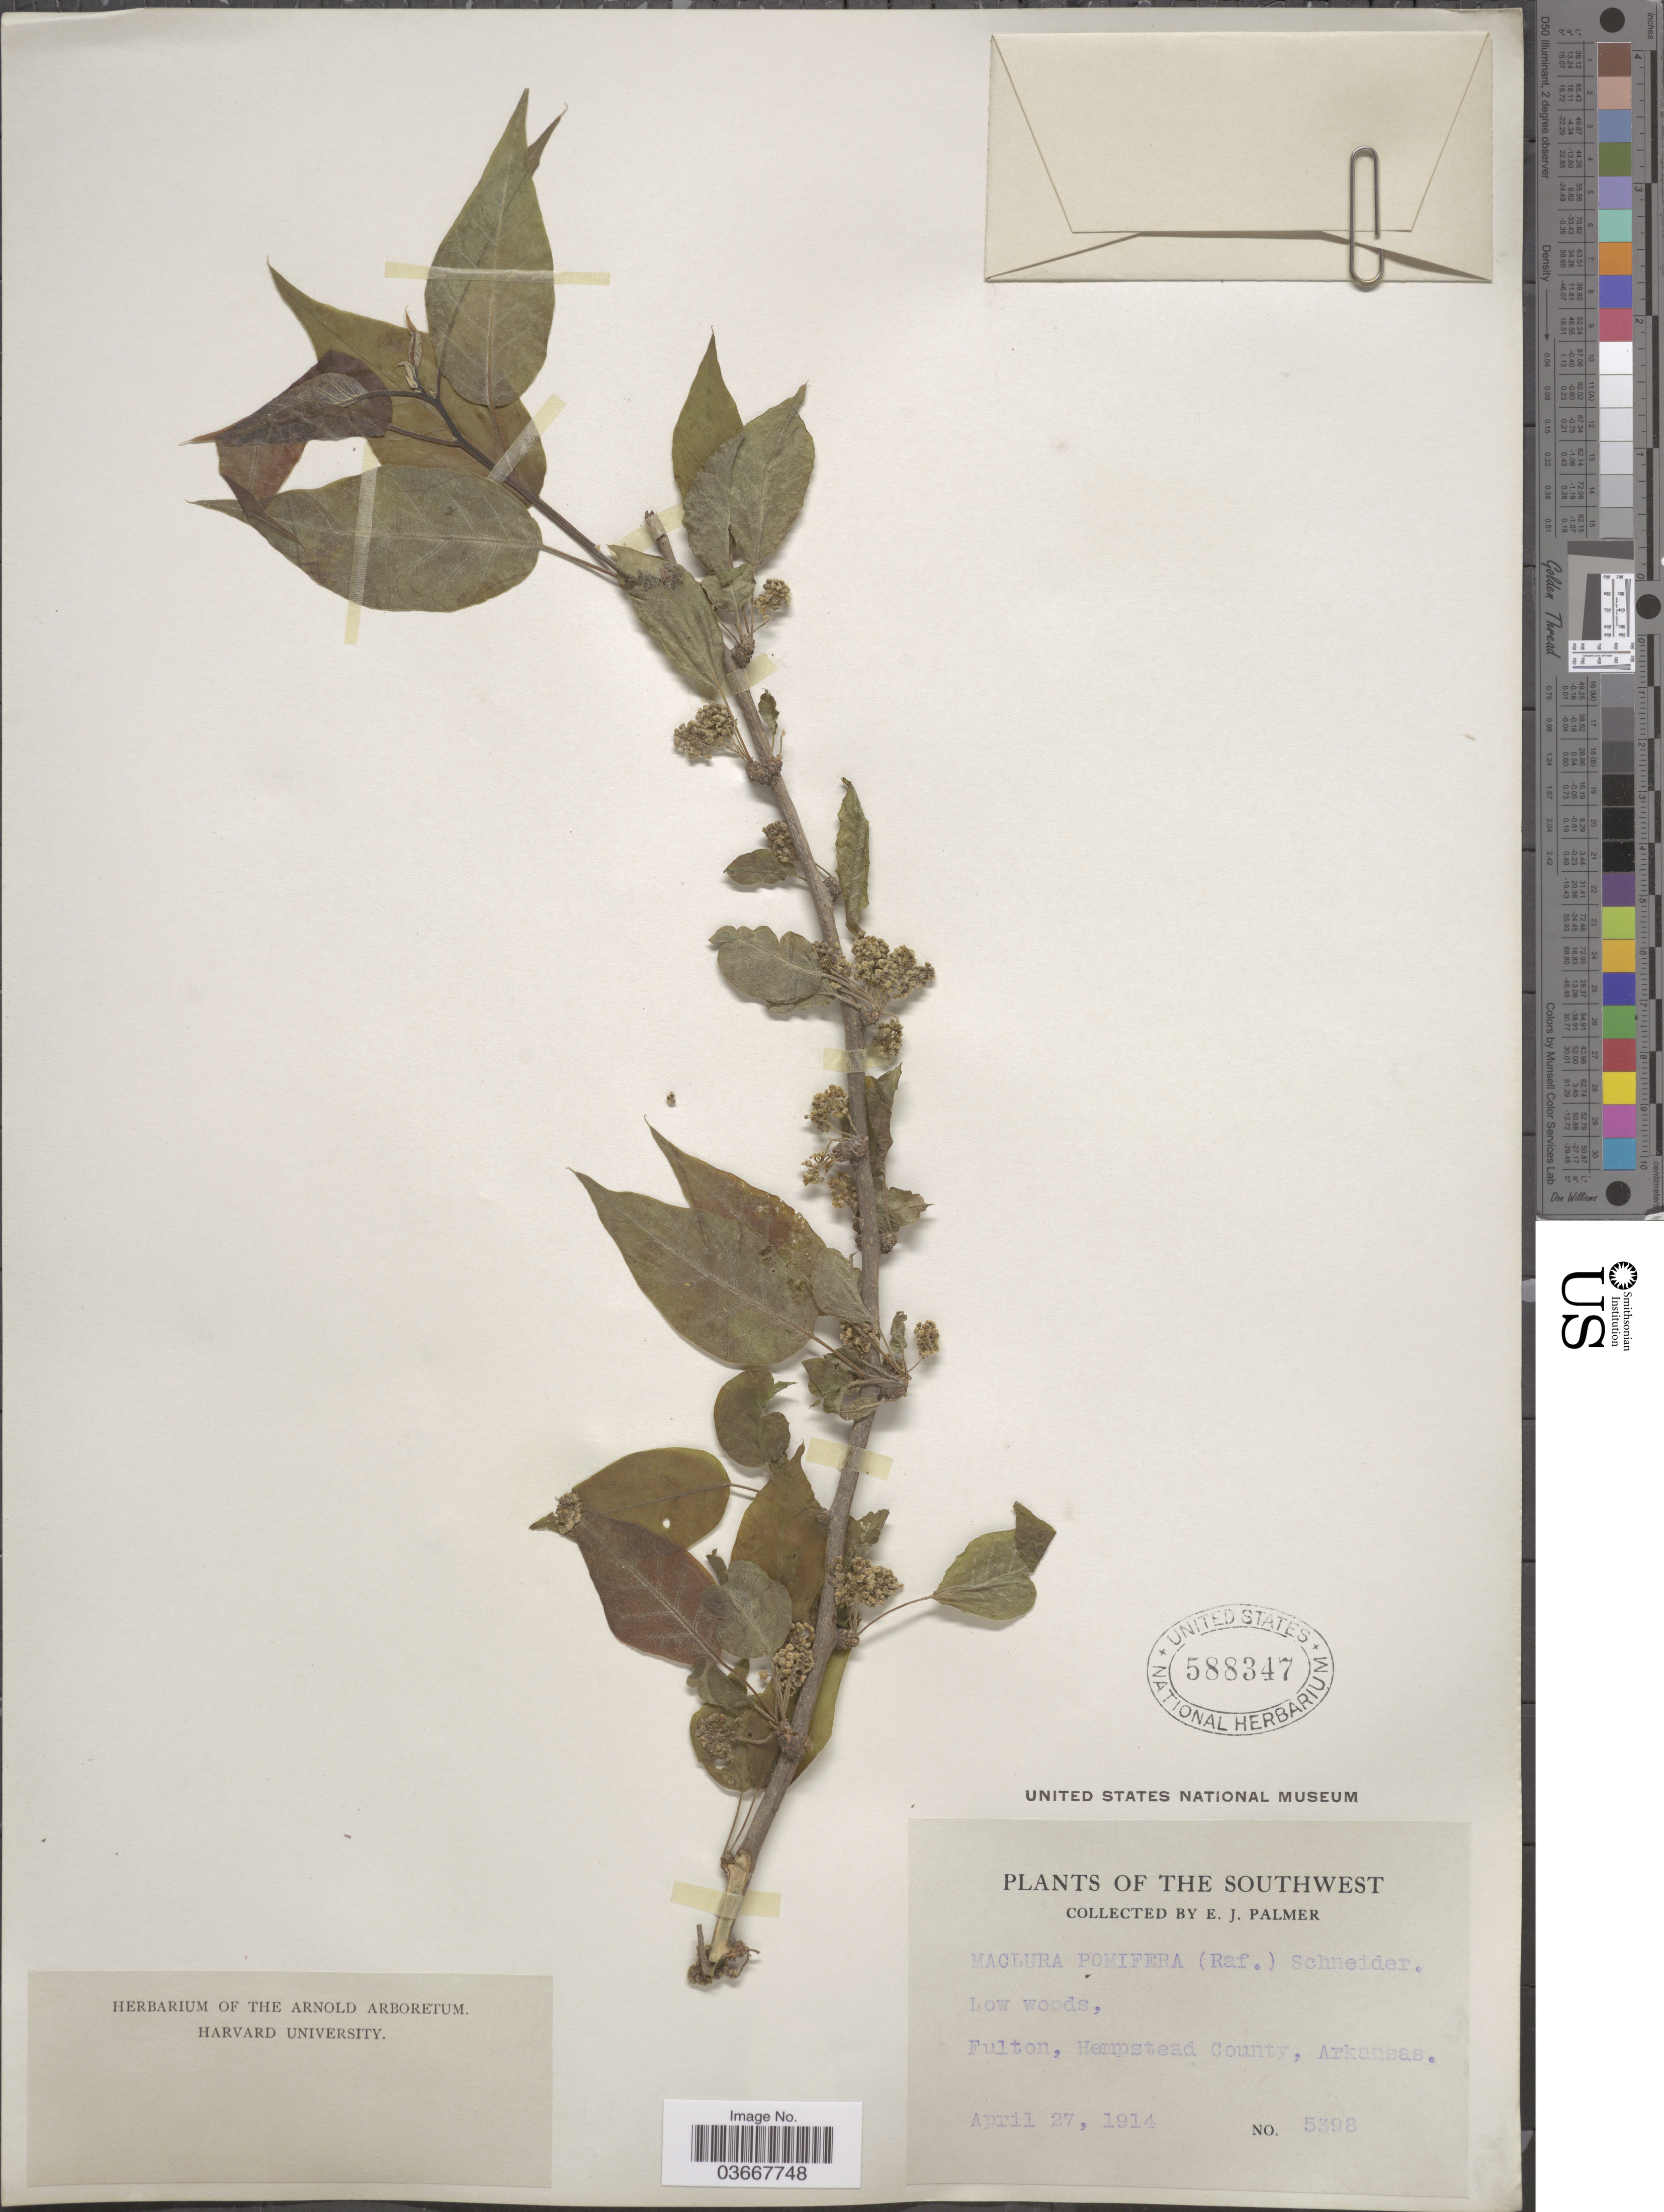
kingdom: Plantae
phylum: Tracheophyta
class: Magnoliopsida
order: Rosales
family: Moraceae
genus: Maclura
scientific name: Maclura pomifera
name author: (Raf.) C.K. Schneid.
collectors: E. J. Palmer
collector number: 5398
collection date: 1914-04-27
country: United States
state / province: Arkansas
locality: Southwest. Low woods; Fulton, Hempstead County.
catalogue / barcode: US 588347